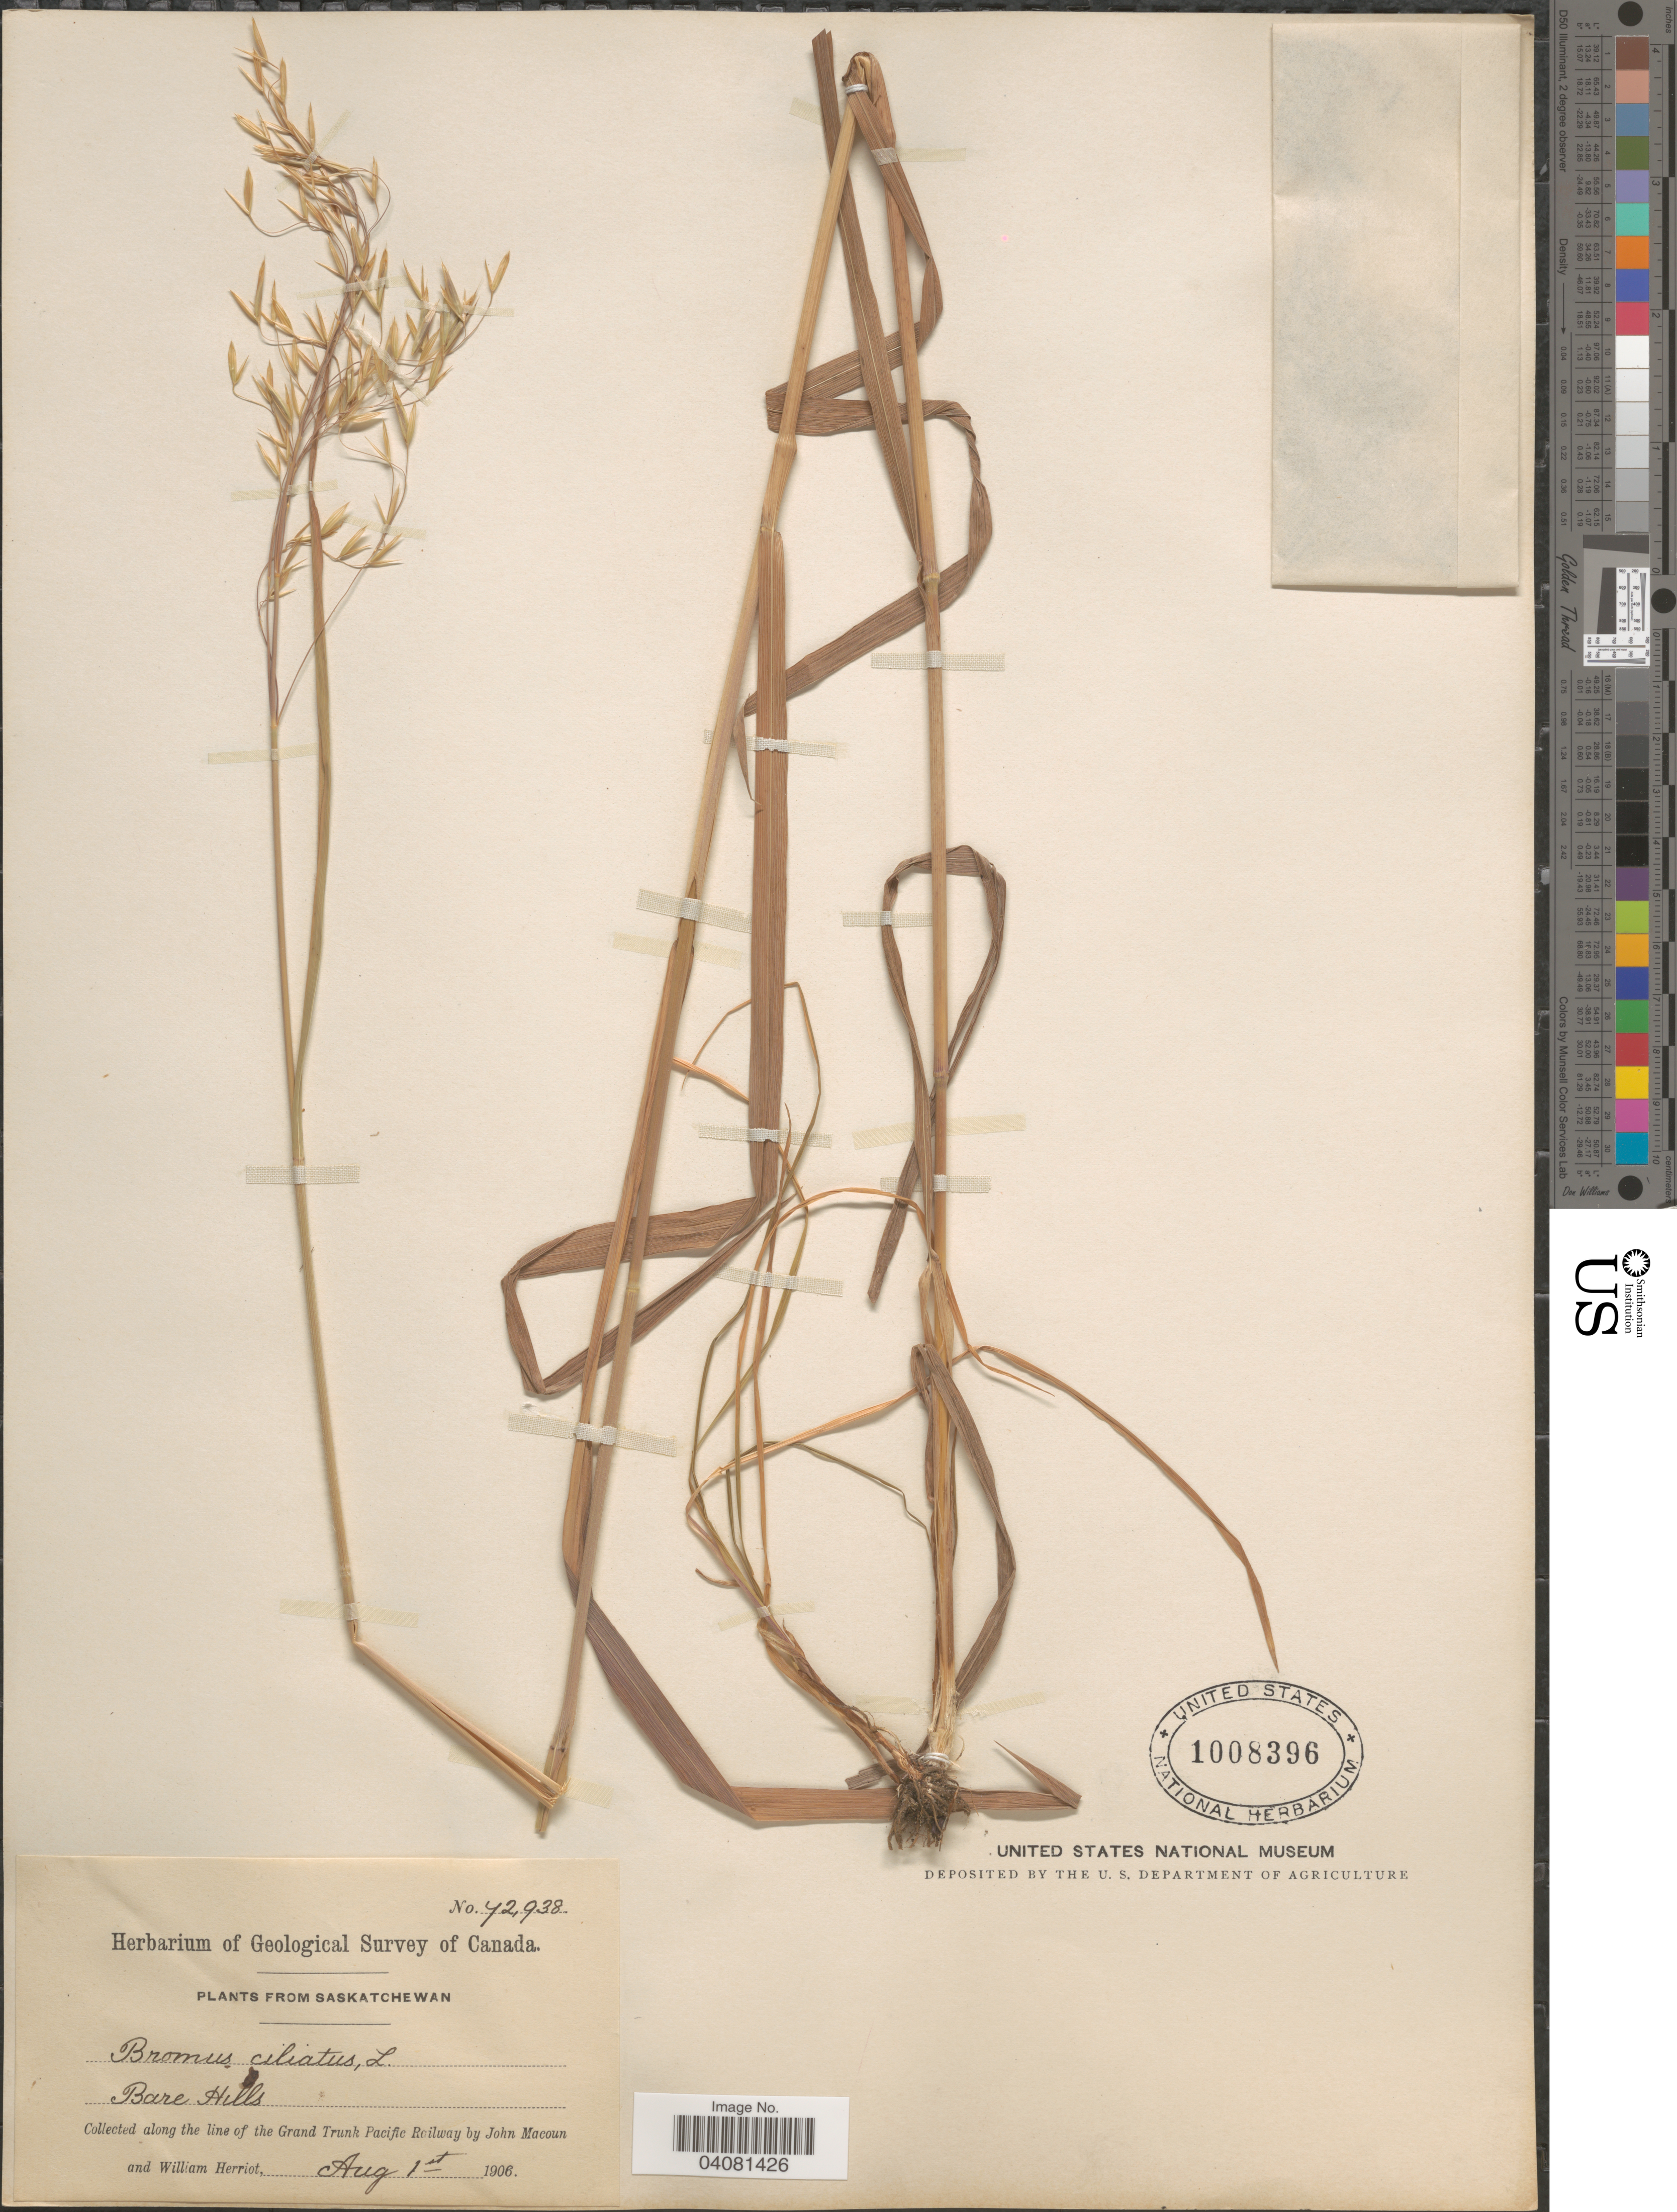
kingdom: Plantae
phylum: Tracheophyta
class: Liliopsida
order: Poales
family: Poaceae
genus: Bromus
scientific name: Bromus ciliatus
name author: L.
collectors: J. Macoun & W. Herriot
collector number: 72938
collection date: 1906-08-01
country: Canada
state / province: Saskatchewan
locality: Herbarium of Geological Survey of Canada. Bare Hills. Along the line of the Grand Trunk Pacific Railway.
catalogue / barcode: US 1008396